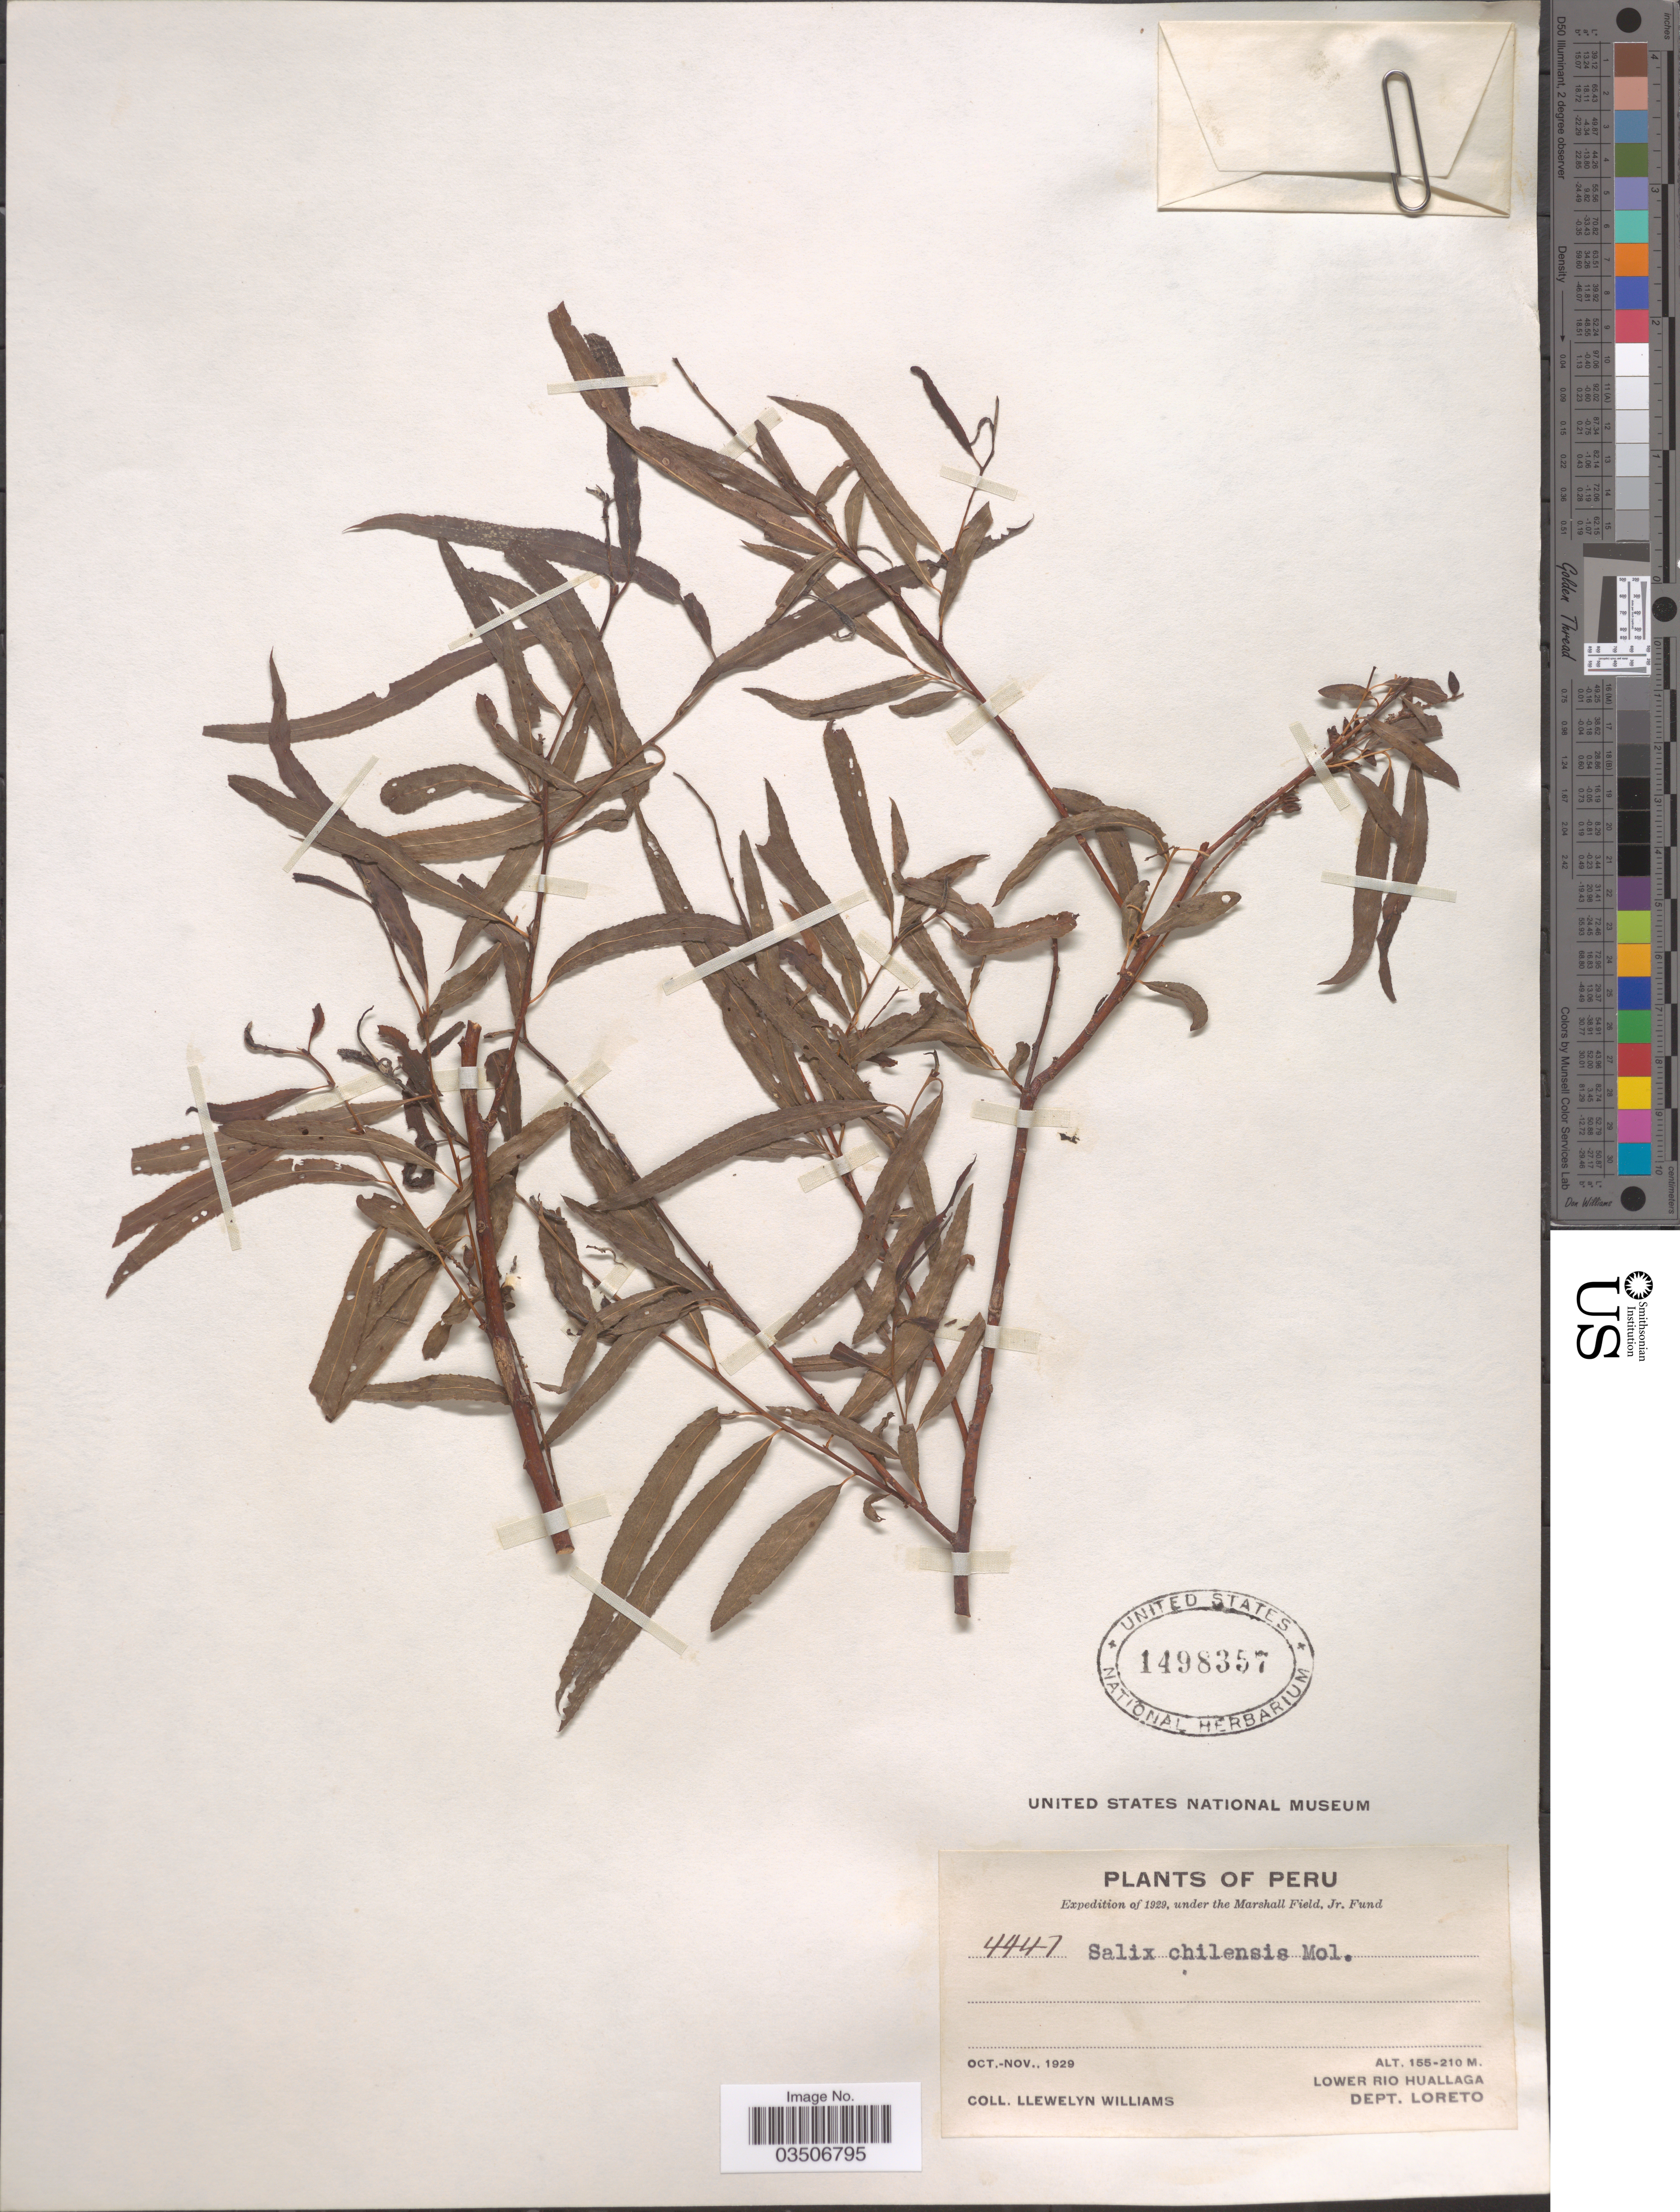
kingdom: Plantae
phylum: Tracheophyta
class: Magnoliopsida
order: Malpighiales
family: Salicaceae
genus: Salix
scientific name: Salix humboldtiana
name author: Willd.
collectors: Ll. Williams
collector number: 4447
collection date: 1929-10/1929-11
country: Peru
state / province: Loreto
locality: Lower Rio Huallaga. Dept. Loreto.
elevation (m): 155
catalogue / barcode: US 1498357